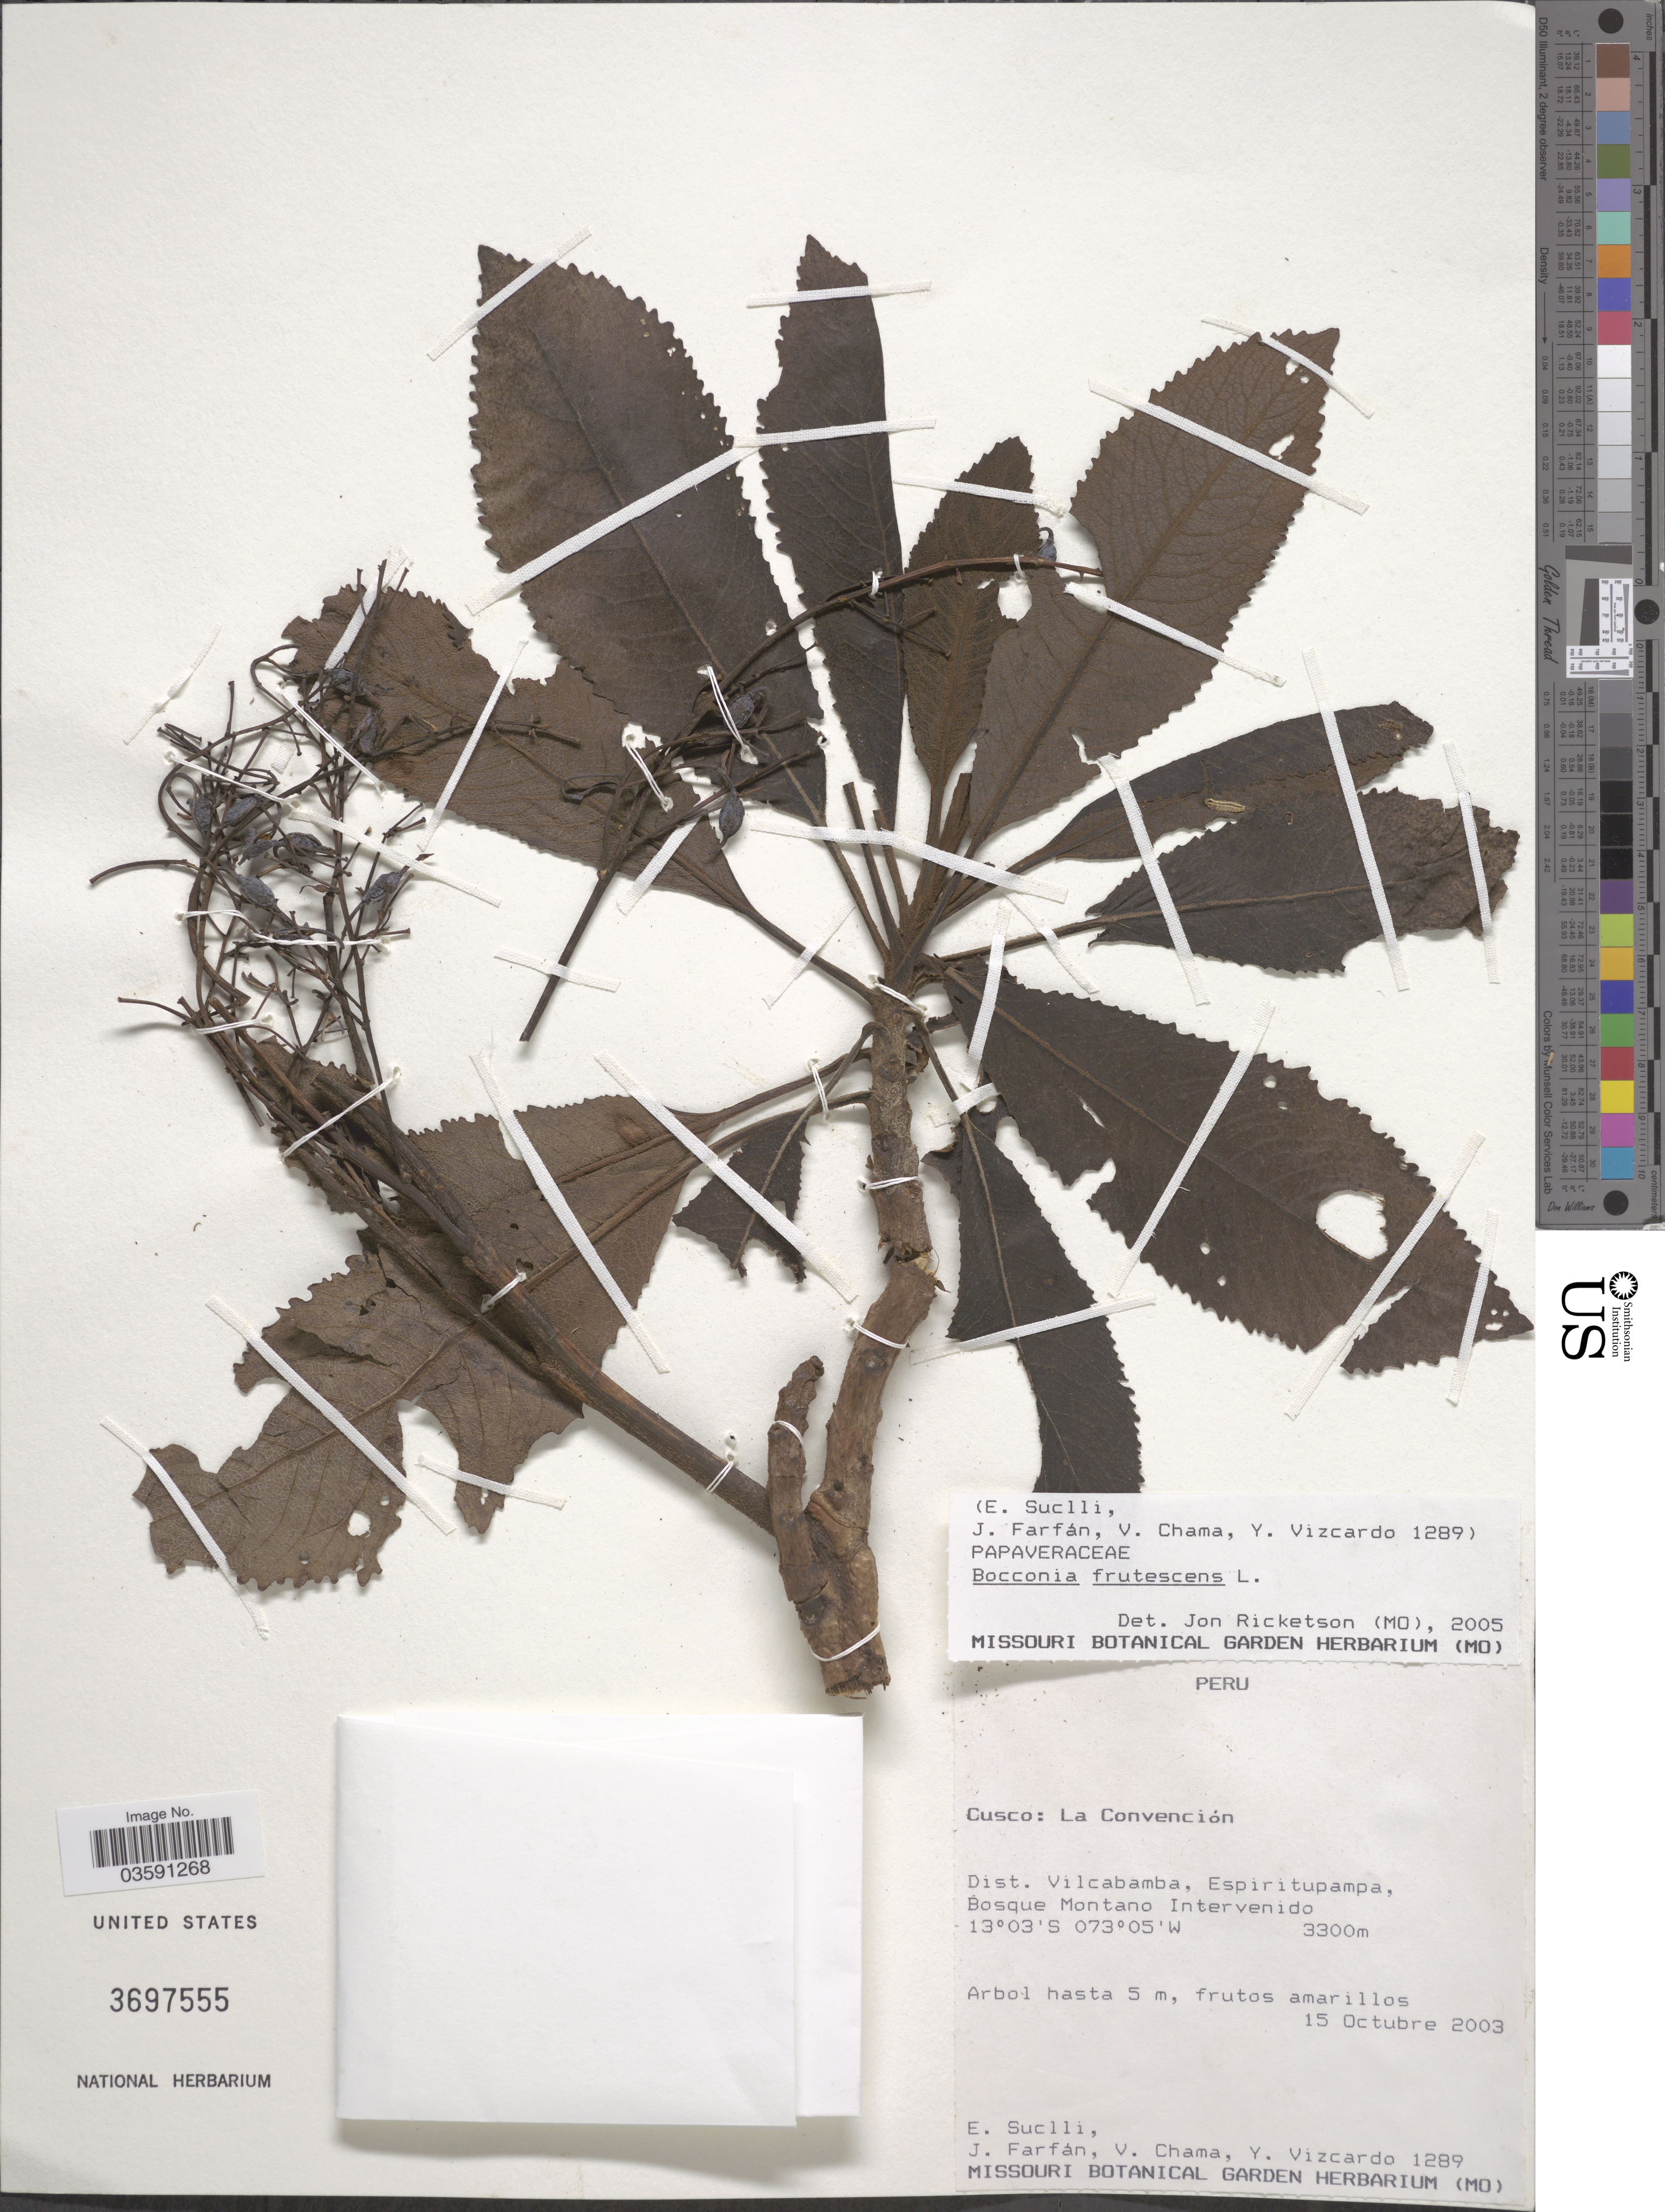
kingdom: Plantae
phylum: Tracheophyta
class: Magnoliopsida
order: Ranunculales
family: Papaveraceae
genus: Bocconia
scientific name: Bocconia integrifolia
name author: Bonpl.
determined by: Strong, Mark T., (BOT), Smithsonian Institution - National Museum of Natural History (UNITED STATES)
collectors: E. Suclli, J. Farfán, V. Chama & Y. Vizcardo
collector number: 1289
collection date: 2003-10-15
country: Peru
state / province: Cusco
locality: La Convención. Dist. Vilcabamba, Espiritupampa, Bosque Montano Intervenido.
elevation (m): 3300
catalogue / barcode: US 3697555